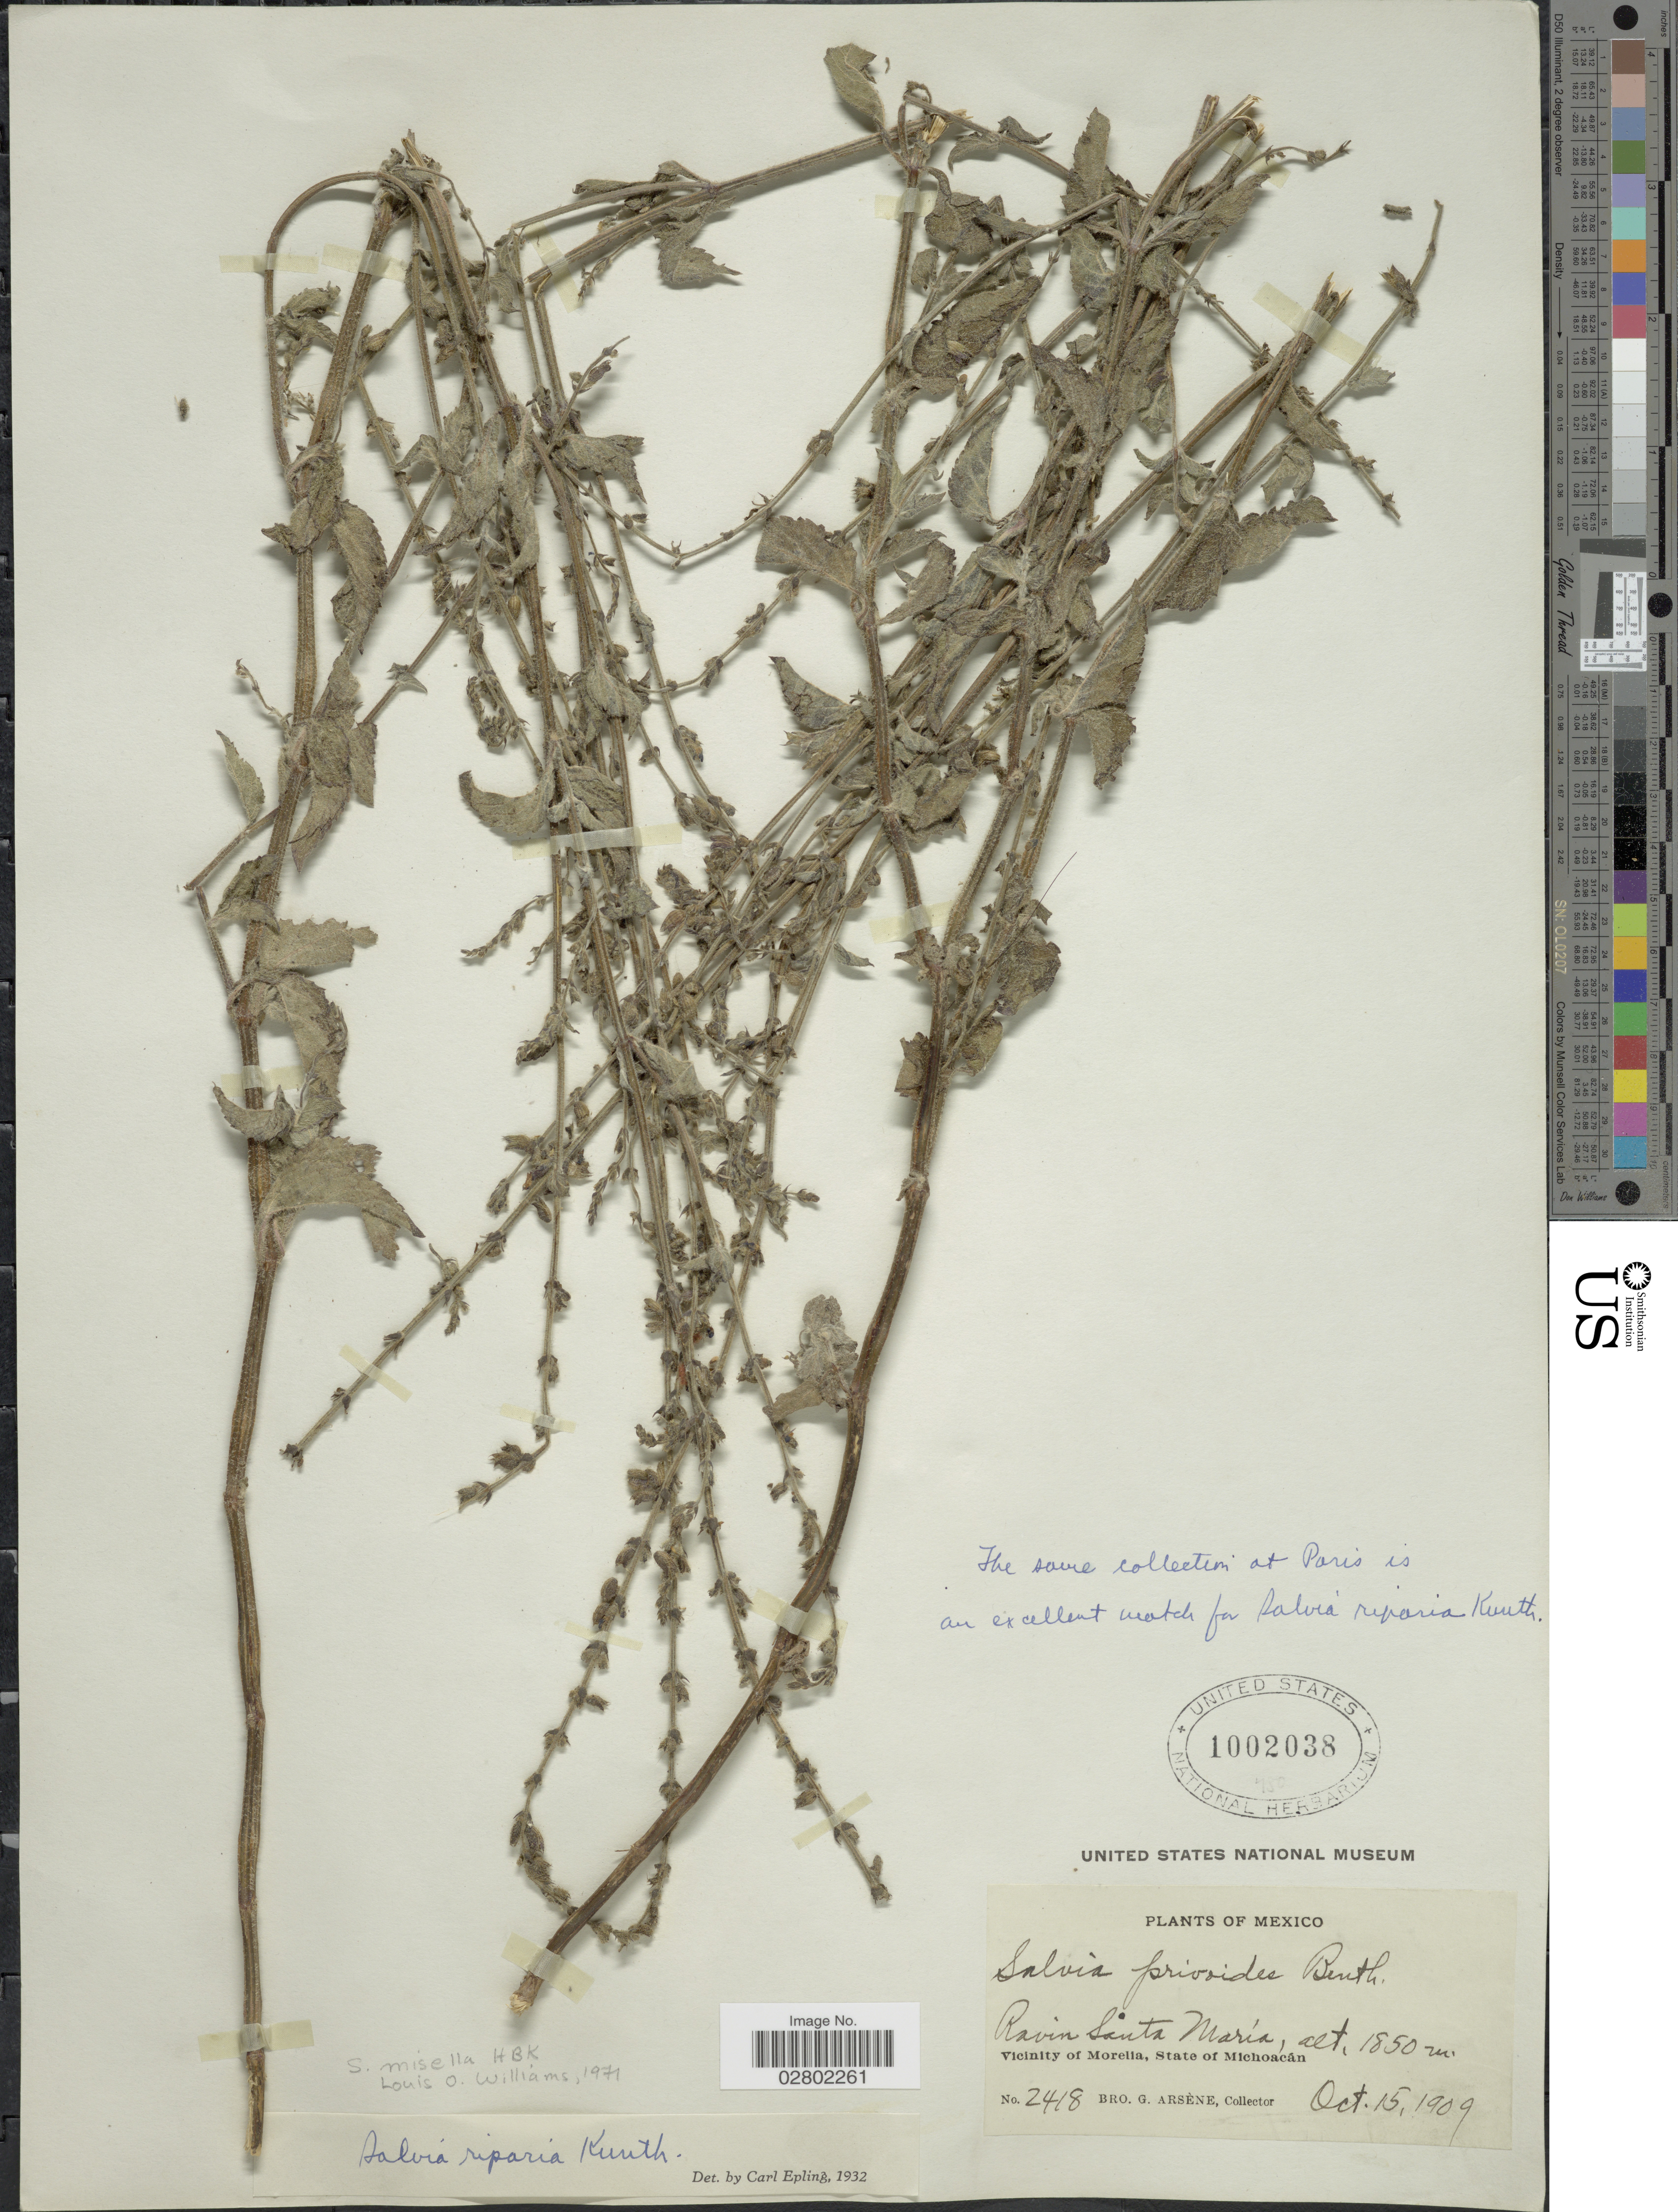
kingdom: Plantae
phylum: Tracheophyta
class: Magnoliopsida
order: Lamiales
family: Lamiaceae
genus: Salvia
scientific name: Salvia misella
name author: Kunth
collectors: Bro. G. Arsène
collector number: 2418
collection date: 1909-10-15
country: Mexico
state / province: Michoacán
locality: Ravin Santa María, Vicinity of Morelia.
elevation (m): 1850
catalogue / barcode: US 1002038